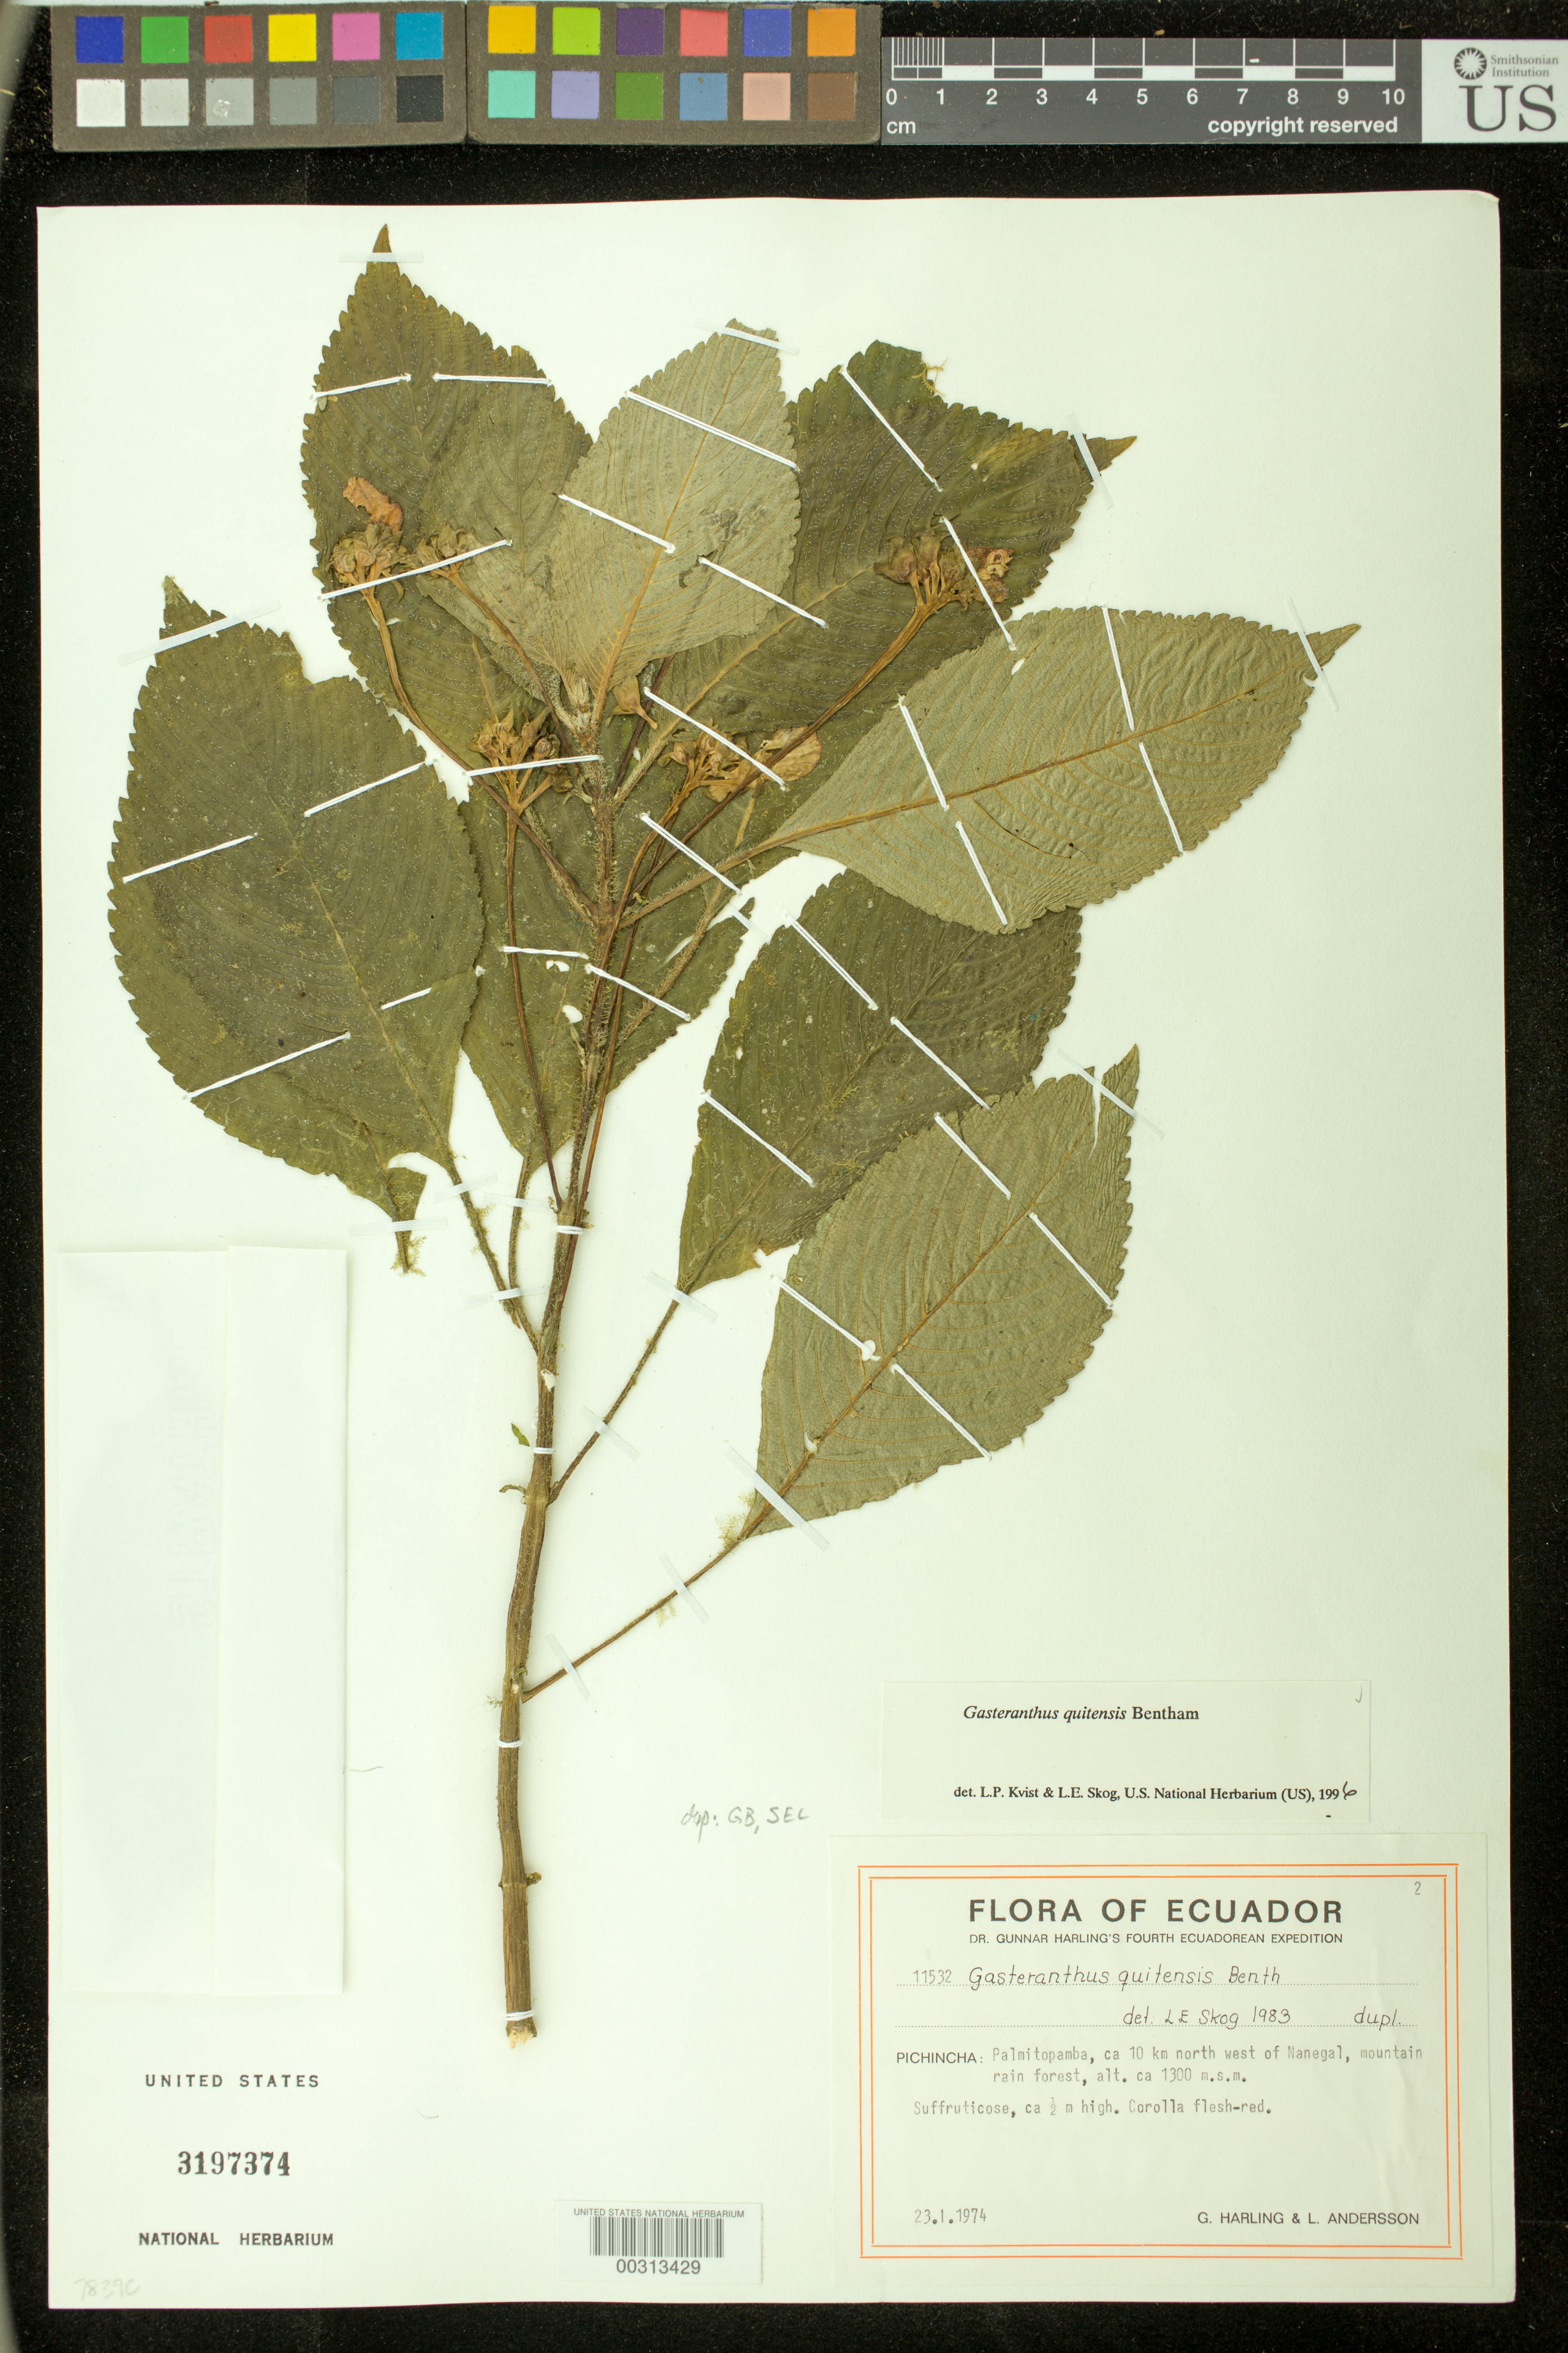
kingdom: Plantae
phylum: Tracheophyta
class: Magnoliopsida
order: Lamiales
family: Gesneriaceae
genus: Gasteranthus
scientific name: Gasteranthus quitensis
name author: Benth.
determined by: Skog, Laurence E.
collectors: G. Harling & L. Andersson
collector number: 11532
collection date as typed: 23 Jan 1974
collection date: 1974-01-23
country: Ecuador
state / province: Pichincha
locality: Palmitopamba, ca 10 km NW of Nanegal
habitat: Mountain rain forest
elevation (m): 1300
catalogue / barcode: US 3197374